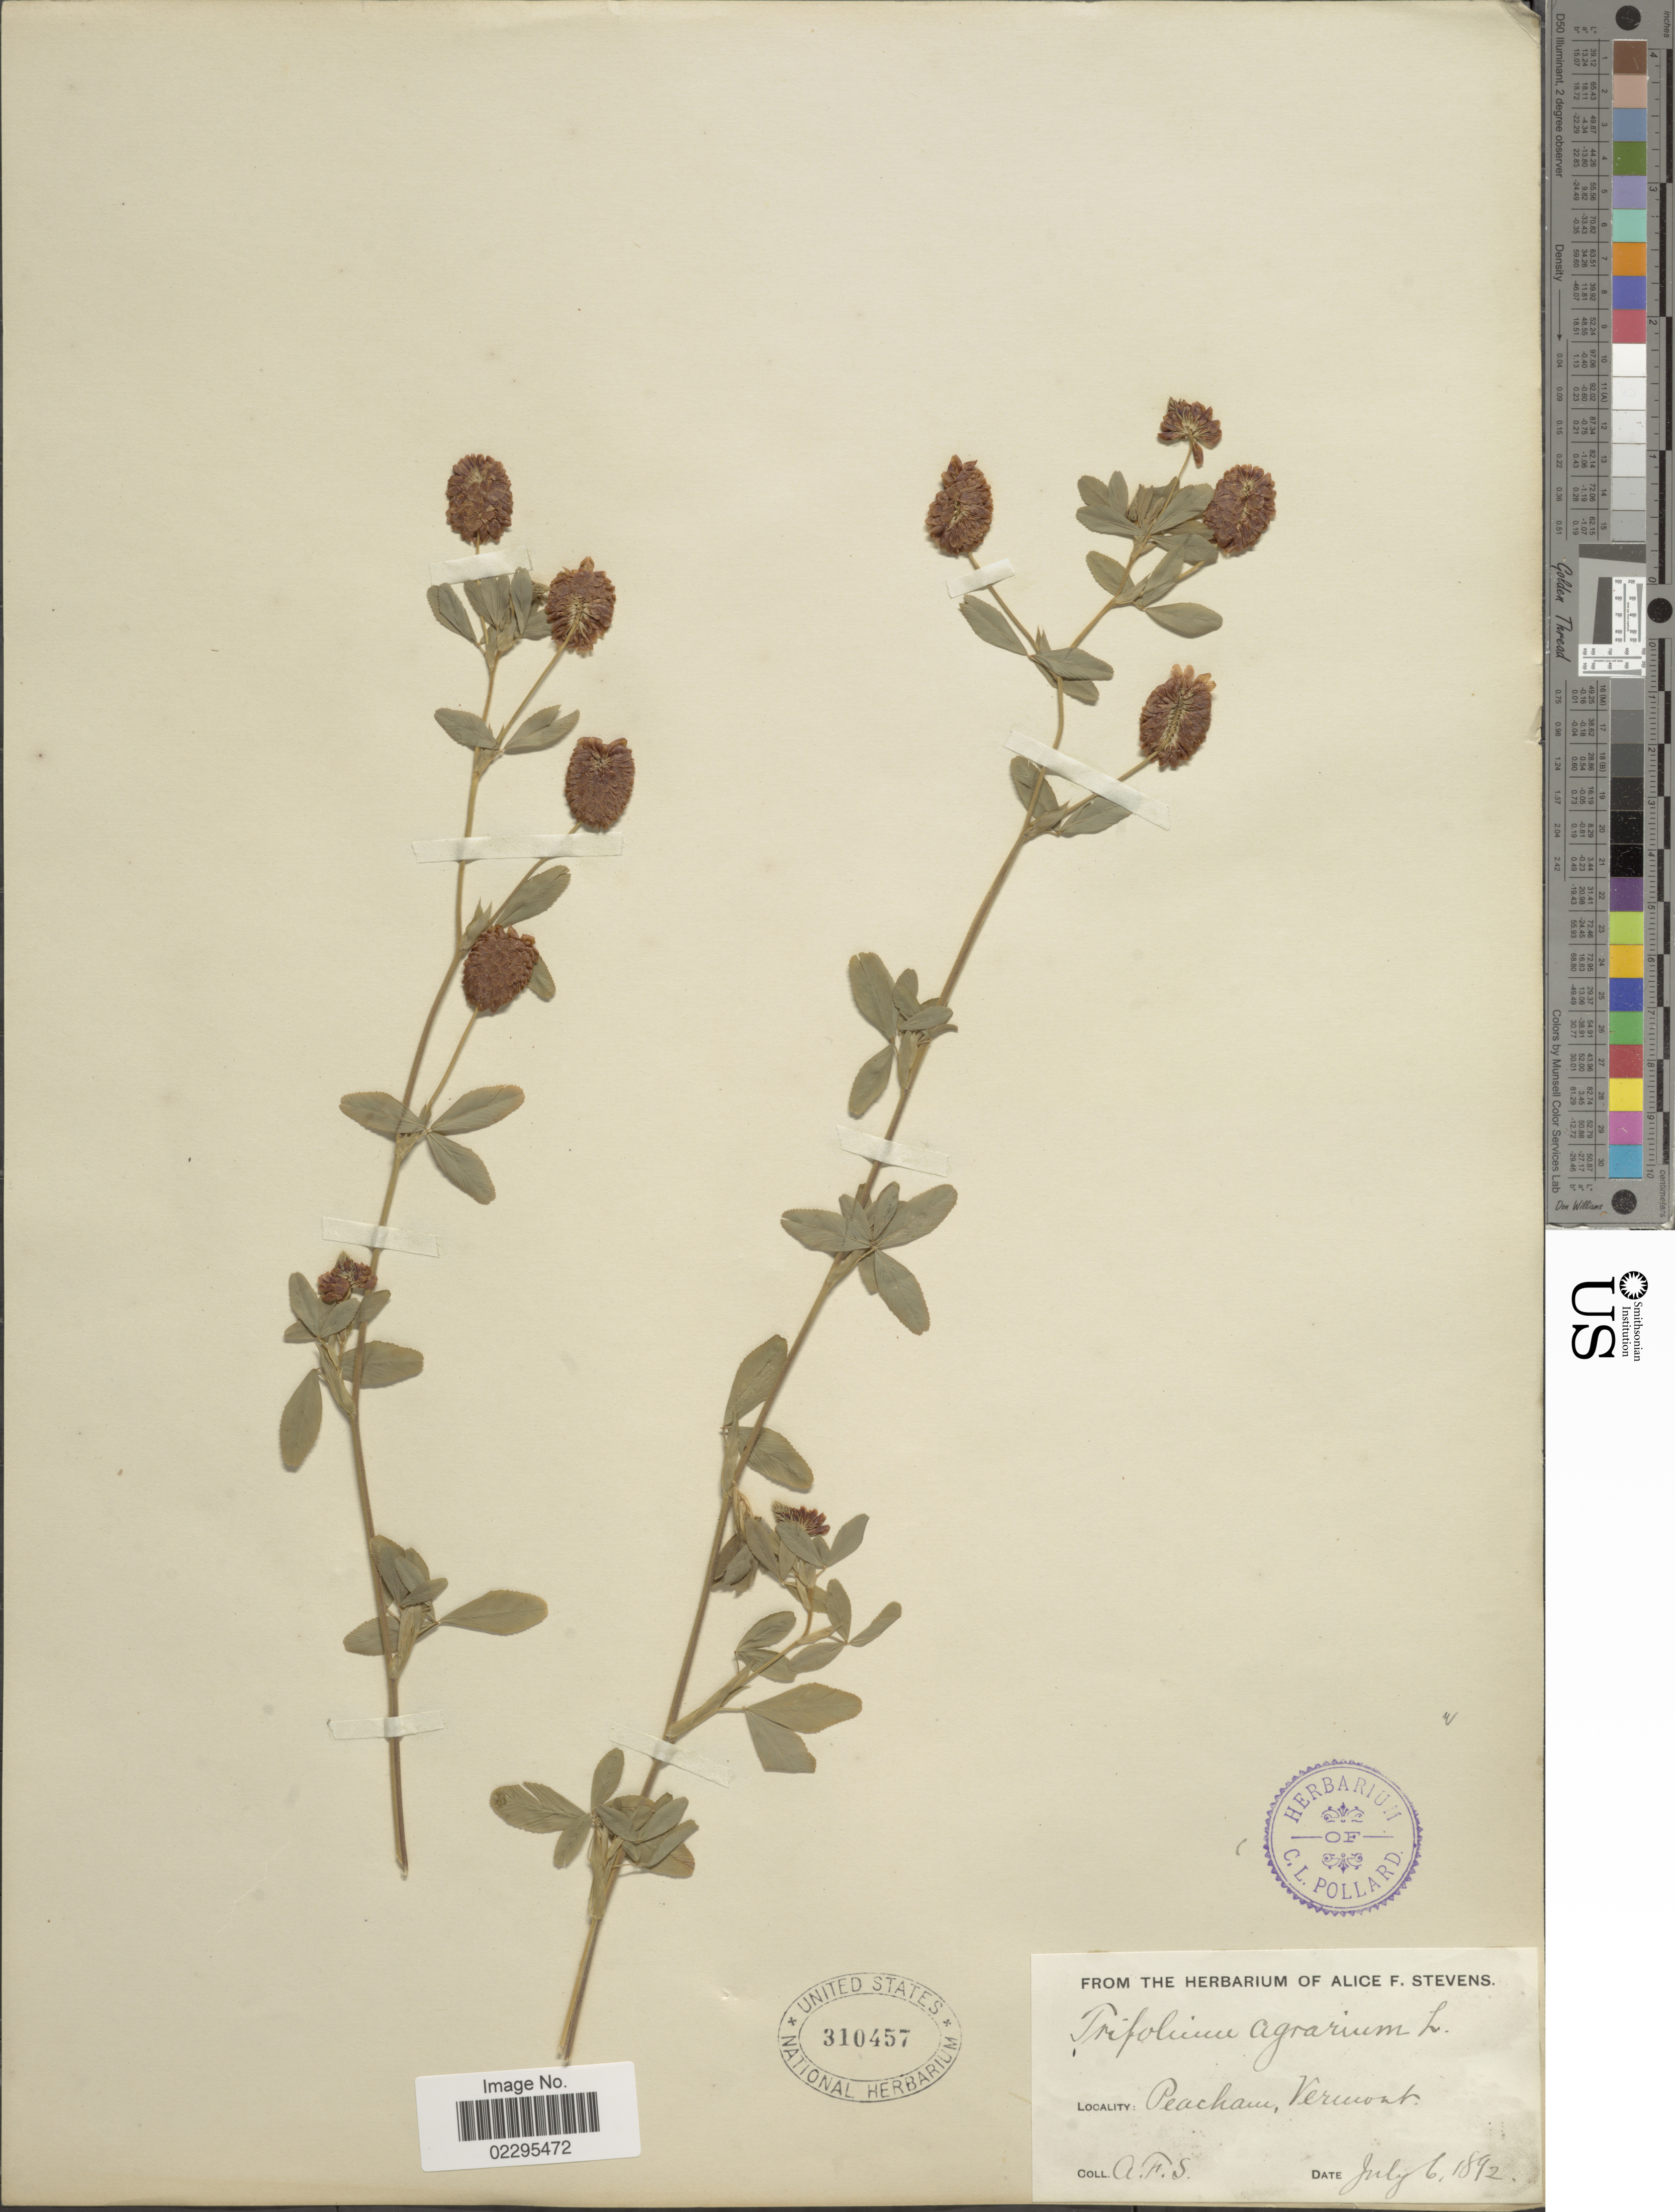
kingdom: Plantae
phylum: Tracheophyta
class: Magnoliopsida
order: Fabales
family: Fabaceae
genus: Trifolium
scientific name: Trifolium agrarium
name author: L.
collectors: A. Stevens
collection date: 1892-07-06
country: United States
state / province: Vermont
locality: Peacham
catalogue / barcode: US 310457